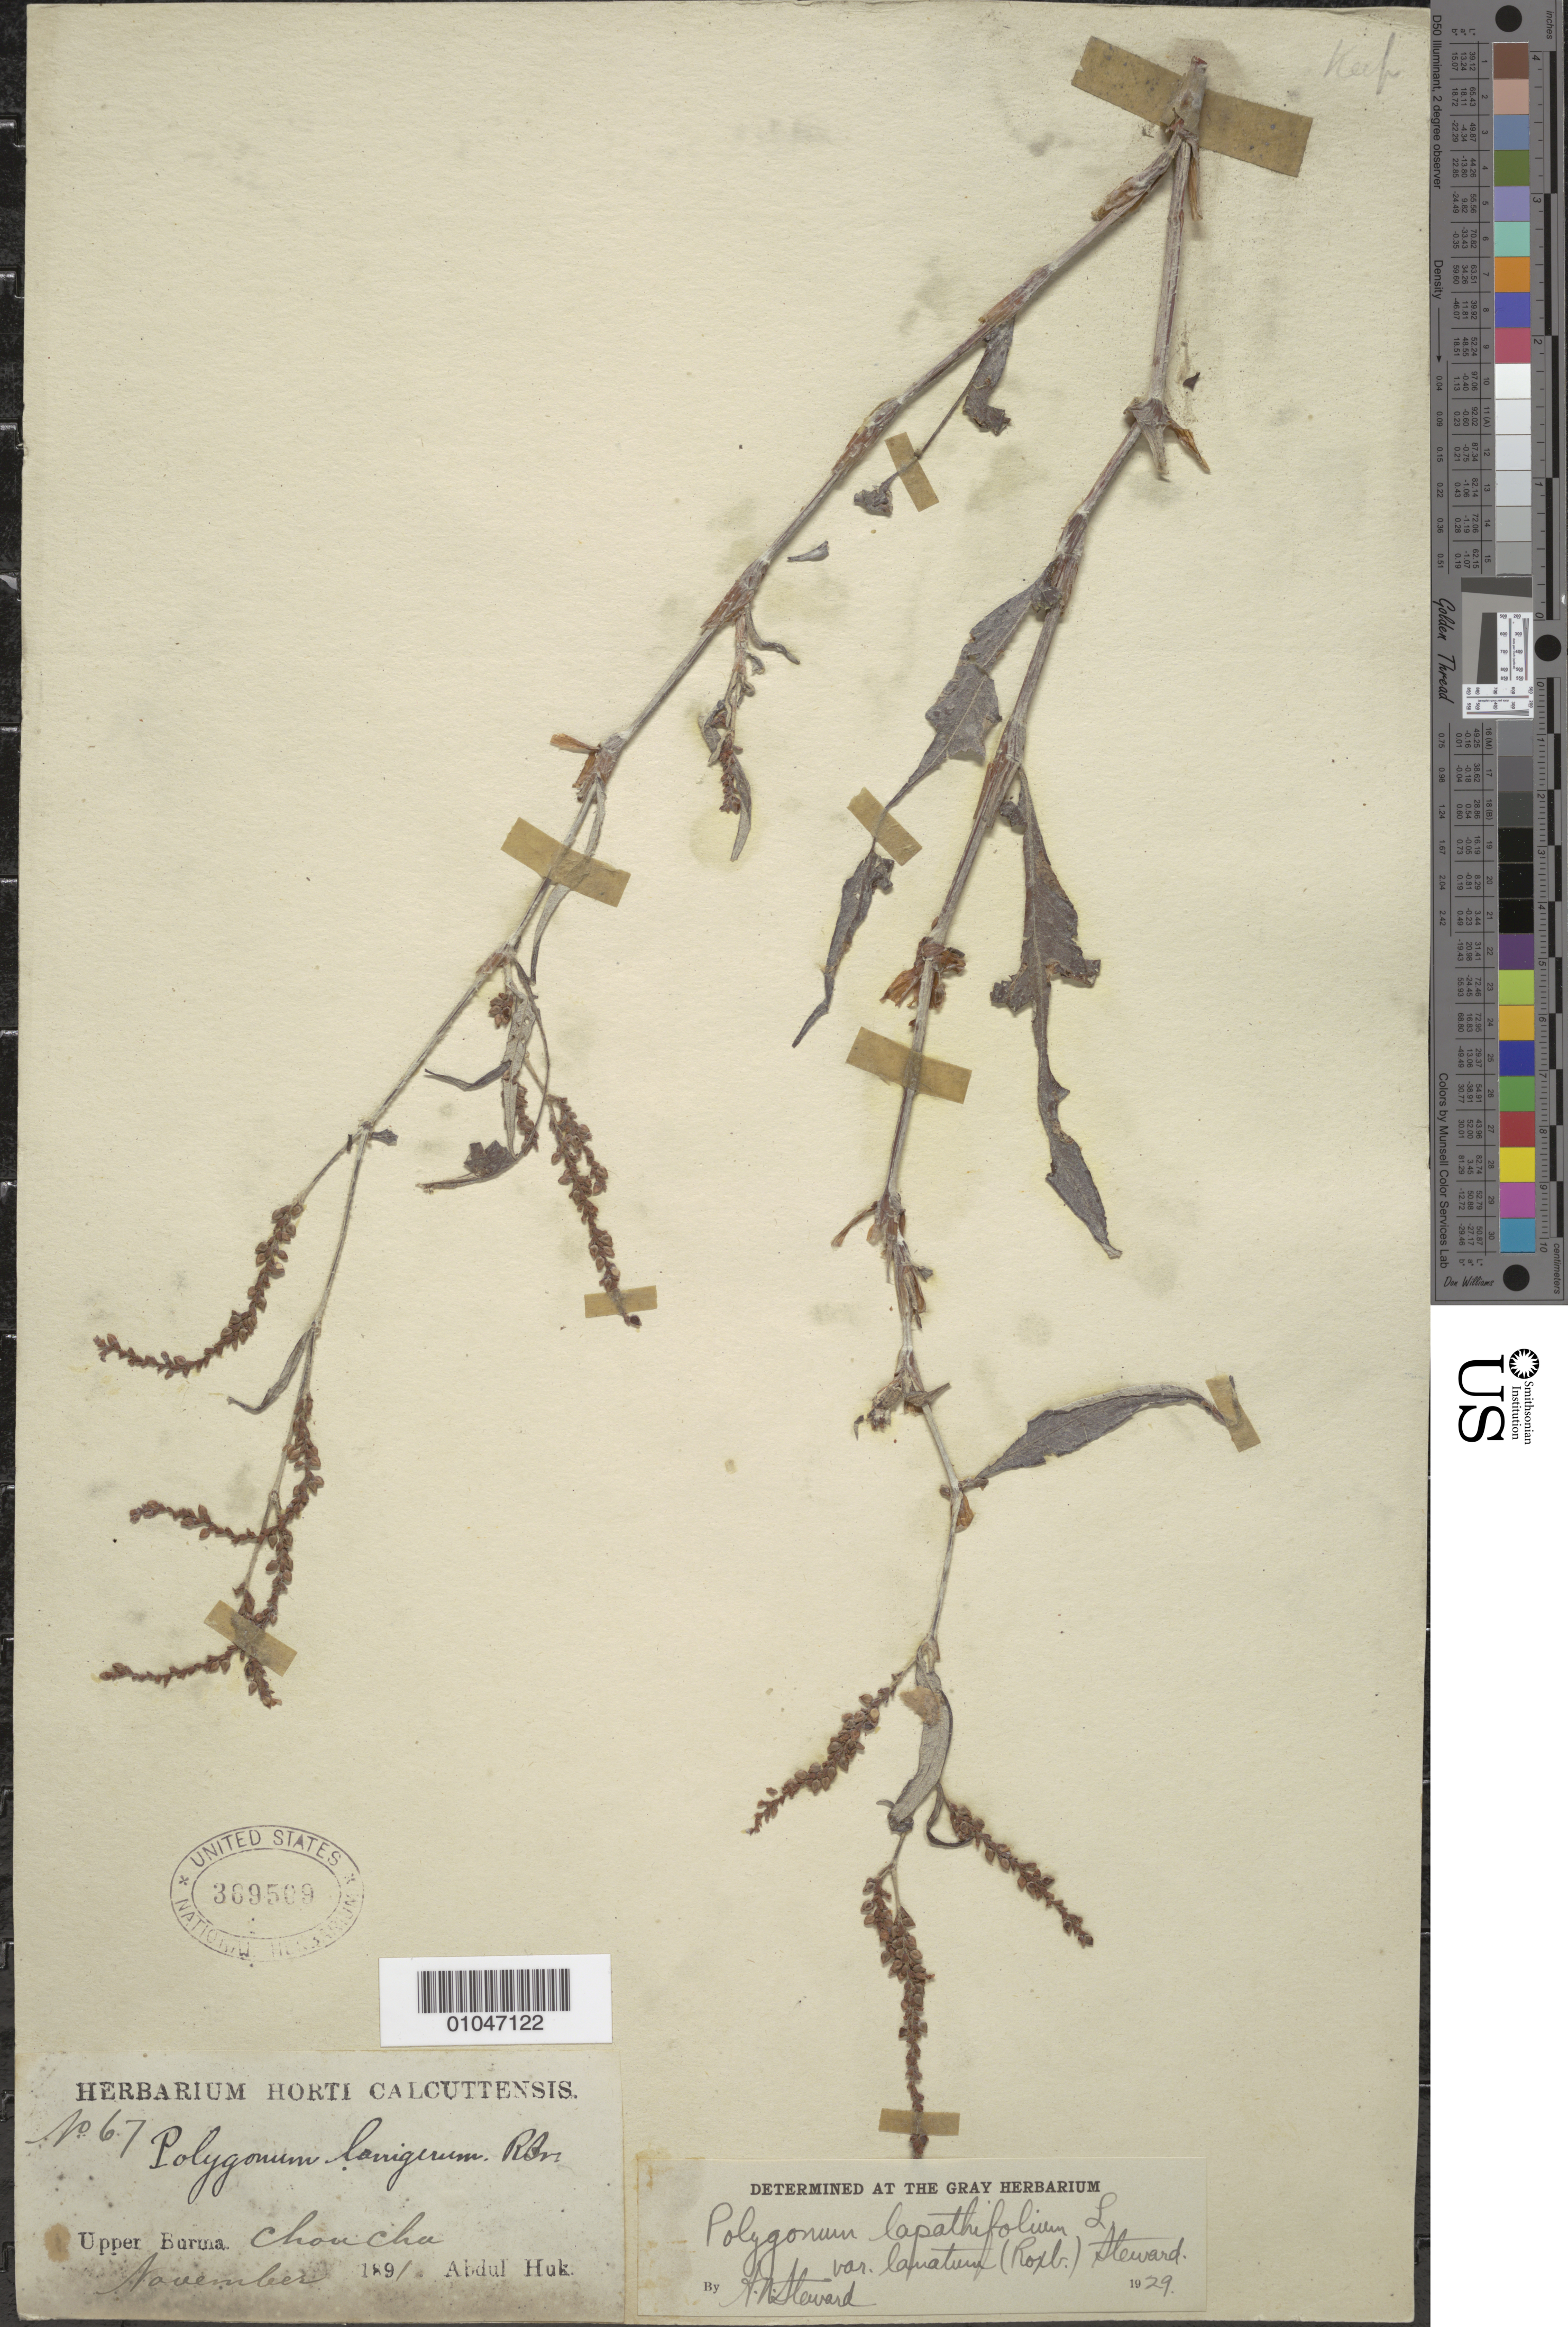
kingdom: Plantae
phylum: Tracheophyta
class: Magnoliopsida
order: Caryophyllales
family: Polygonaceae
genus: Polygonum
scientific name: Polygonum lapathifolium var. lanatum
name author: (Roxb.) Steward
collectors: A. N. Steward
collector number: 67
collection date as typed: Nov 1891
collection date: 1891-11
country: Myanmar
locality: Choncha or Choucha (sp?), Upper Burma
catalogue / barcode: US 369509